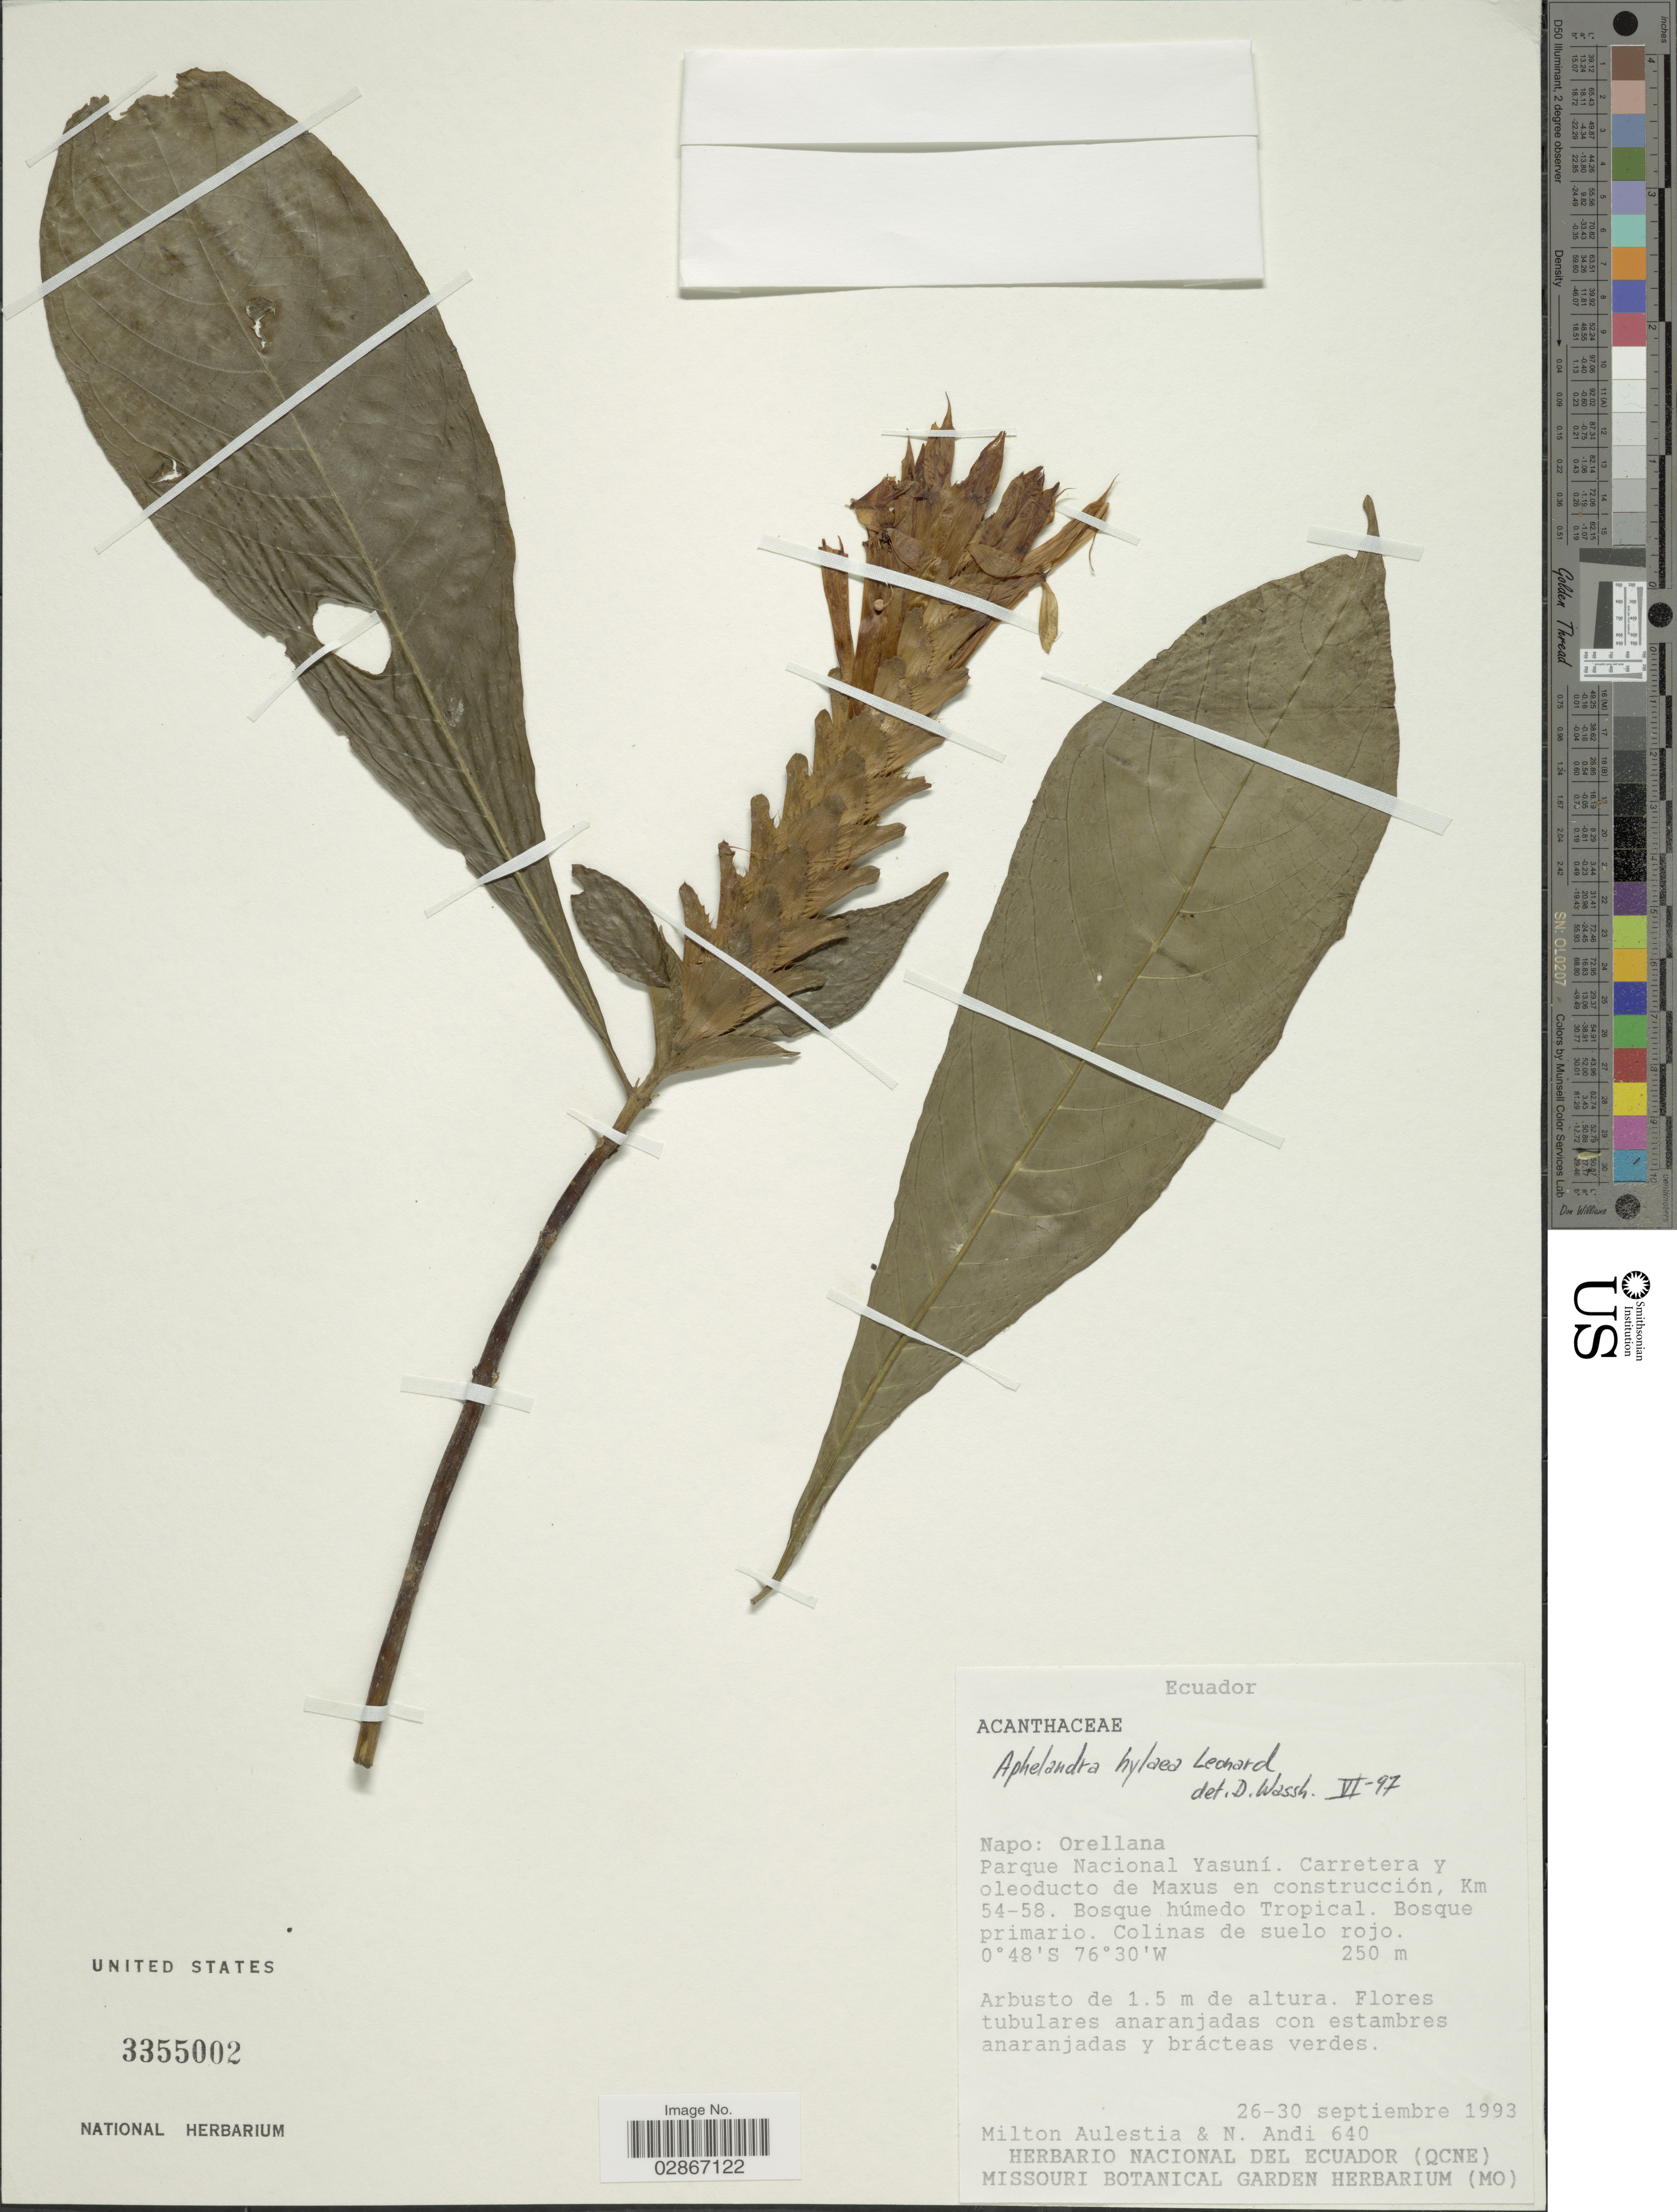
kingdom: Plantae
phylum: Tracheophyta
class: Magnoliopsida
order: Lamiales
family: Acanthaceae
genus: Aphelandra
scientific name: Aphelandra hylaea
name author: Leonard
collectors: M. Aulestia & N. Andi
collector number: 640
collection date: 1993-09-26/1993-09-30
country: Ecuador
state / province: Napo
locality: Orellana. Parque Nacional Yasuní. Carretera y oleoducto de Maxus en construcción, Km 54-58.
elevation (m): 250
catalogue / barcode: US 3355002